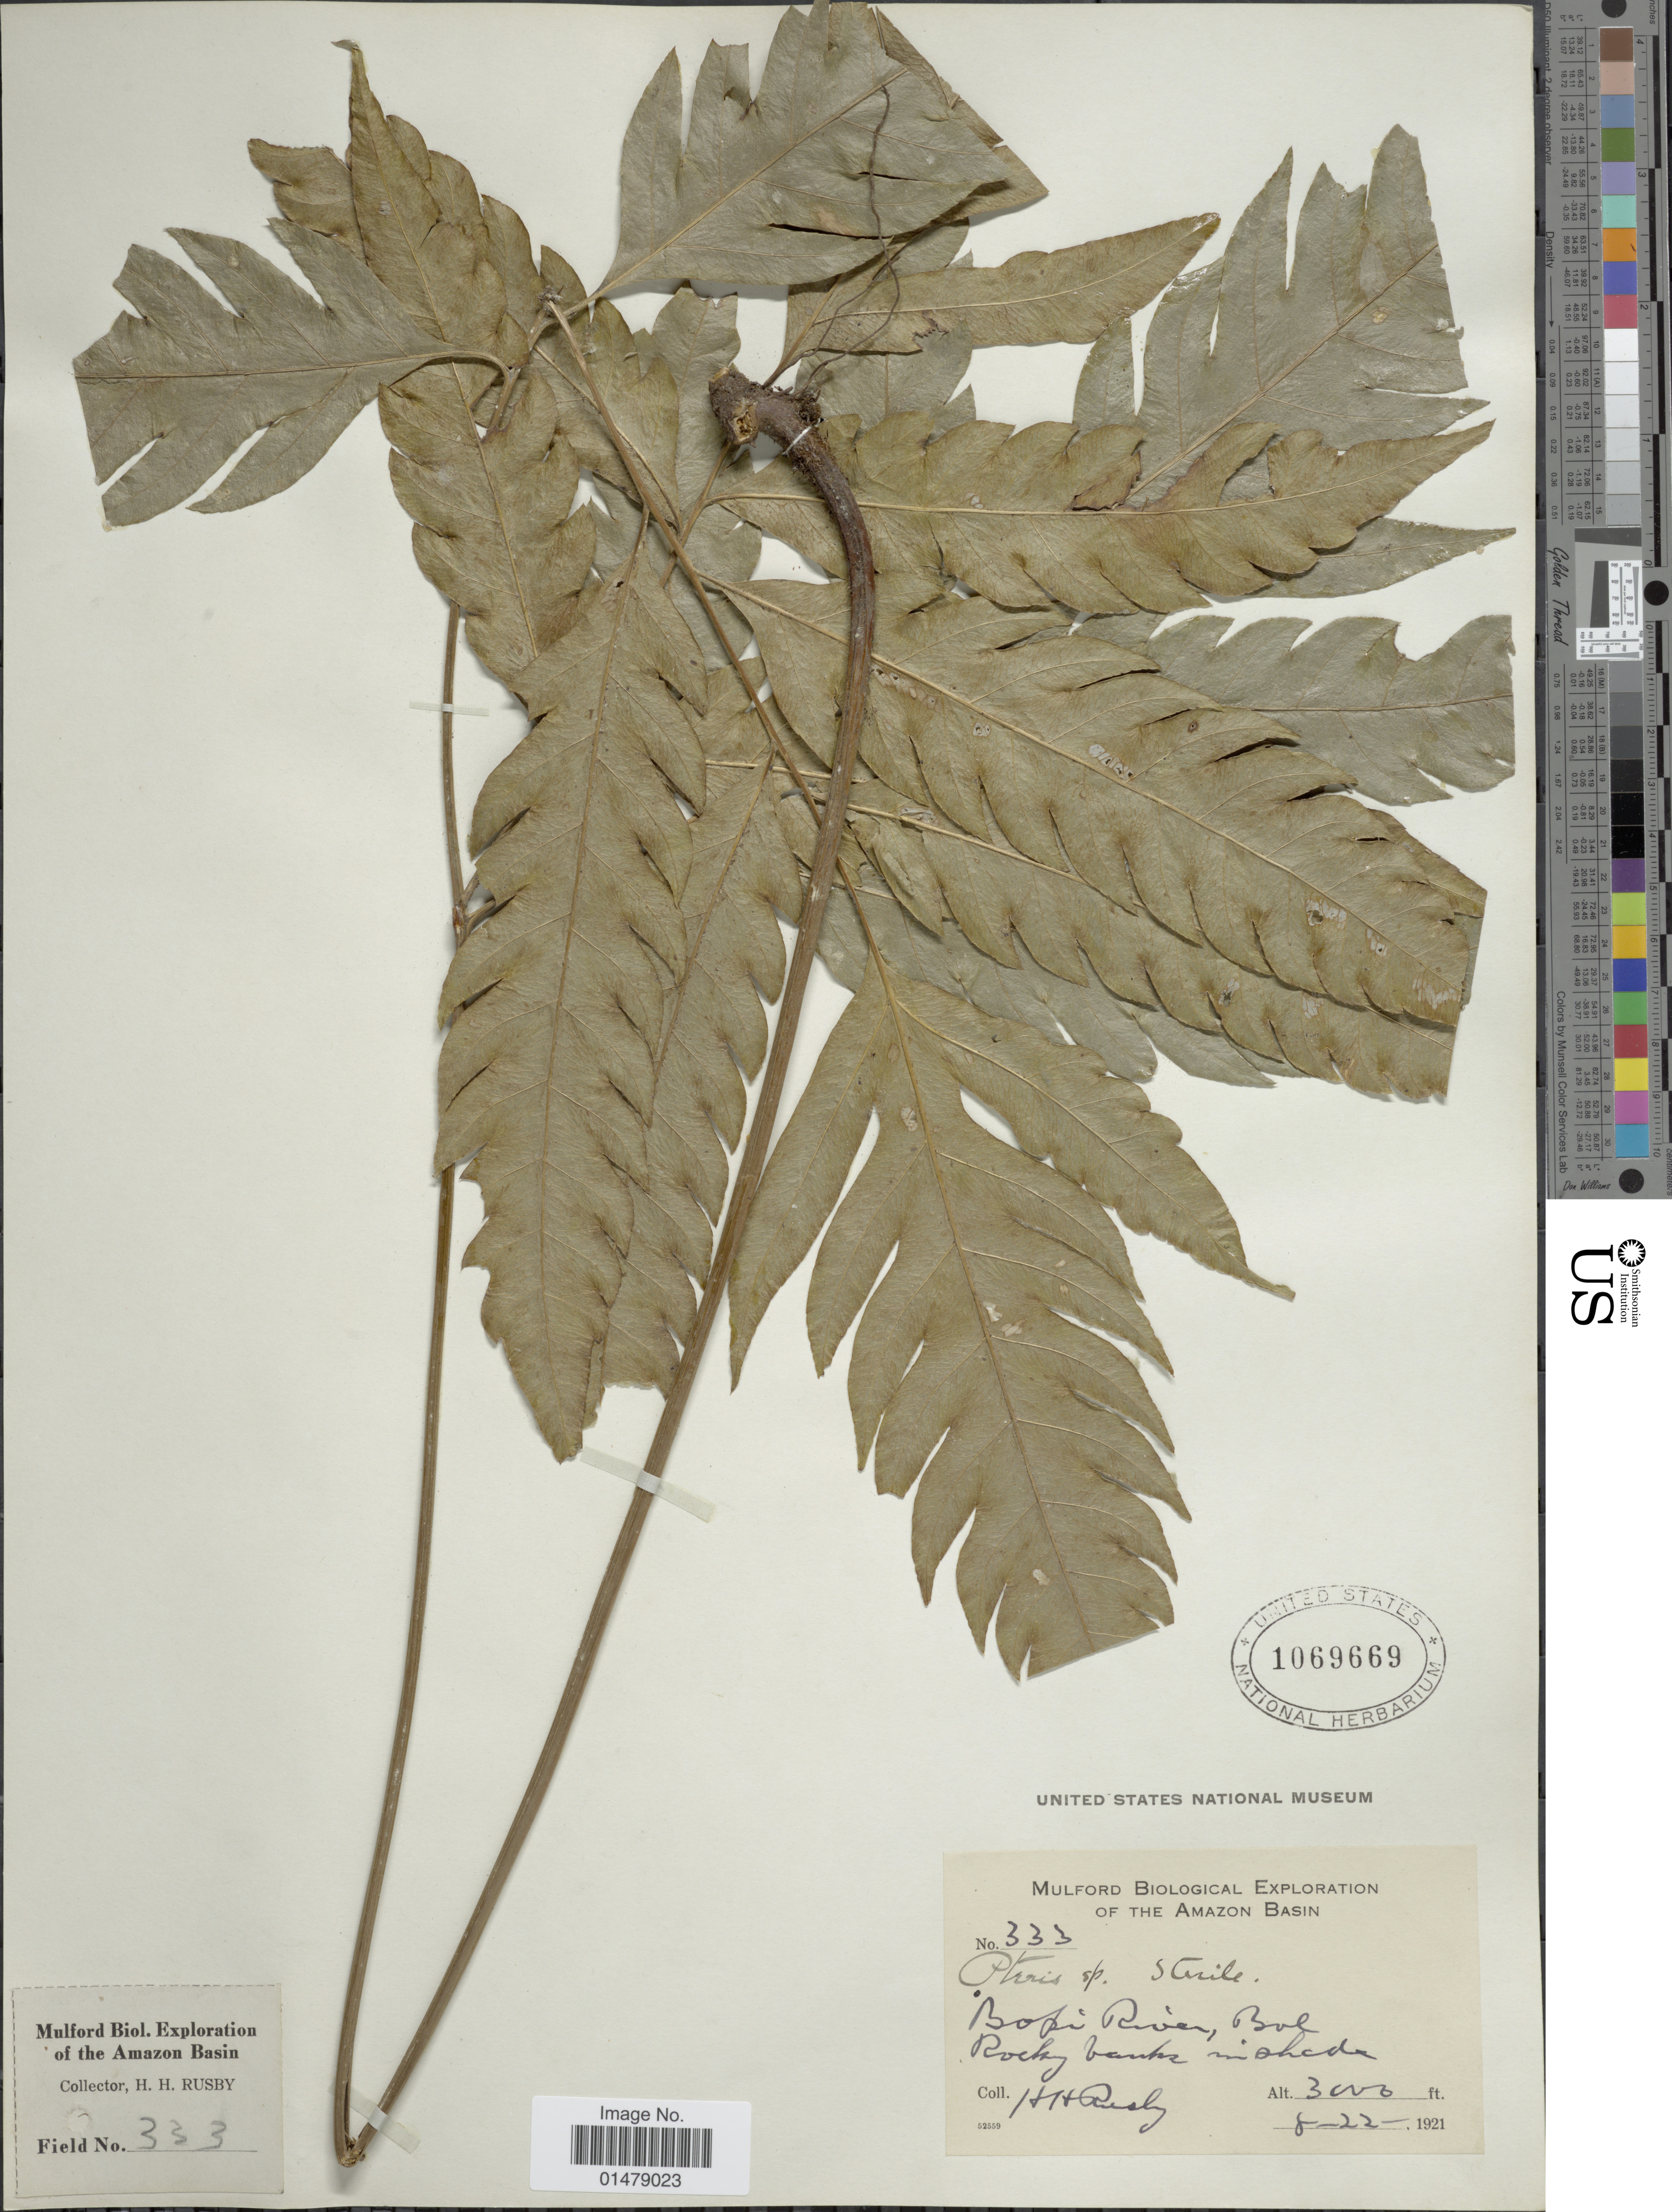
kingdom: Plantae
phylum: Tracheophyta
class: Polypodiopsida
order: Polypodiales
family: Pteridaceae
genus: Pteris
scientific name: Pteris altissima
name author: Poir.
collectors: H. H. Rusby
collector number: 333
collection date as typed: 8-22-1921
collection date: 1921-08-22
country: Bolivia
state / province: La Paz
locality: Bopi River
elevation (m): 914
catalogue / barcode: US 1069669